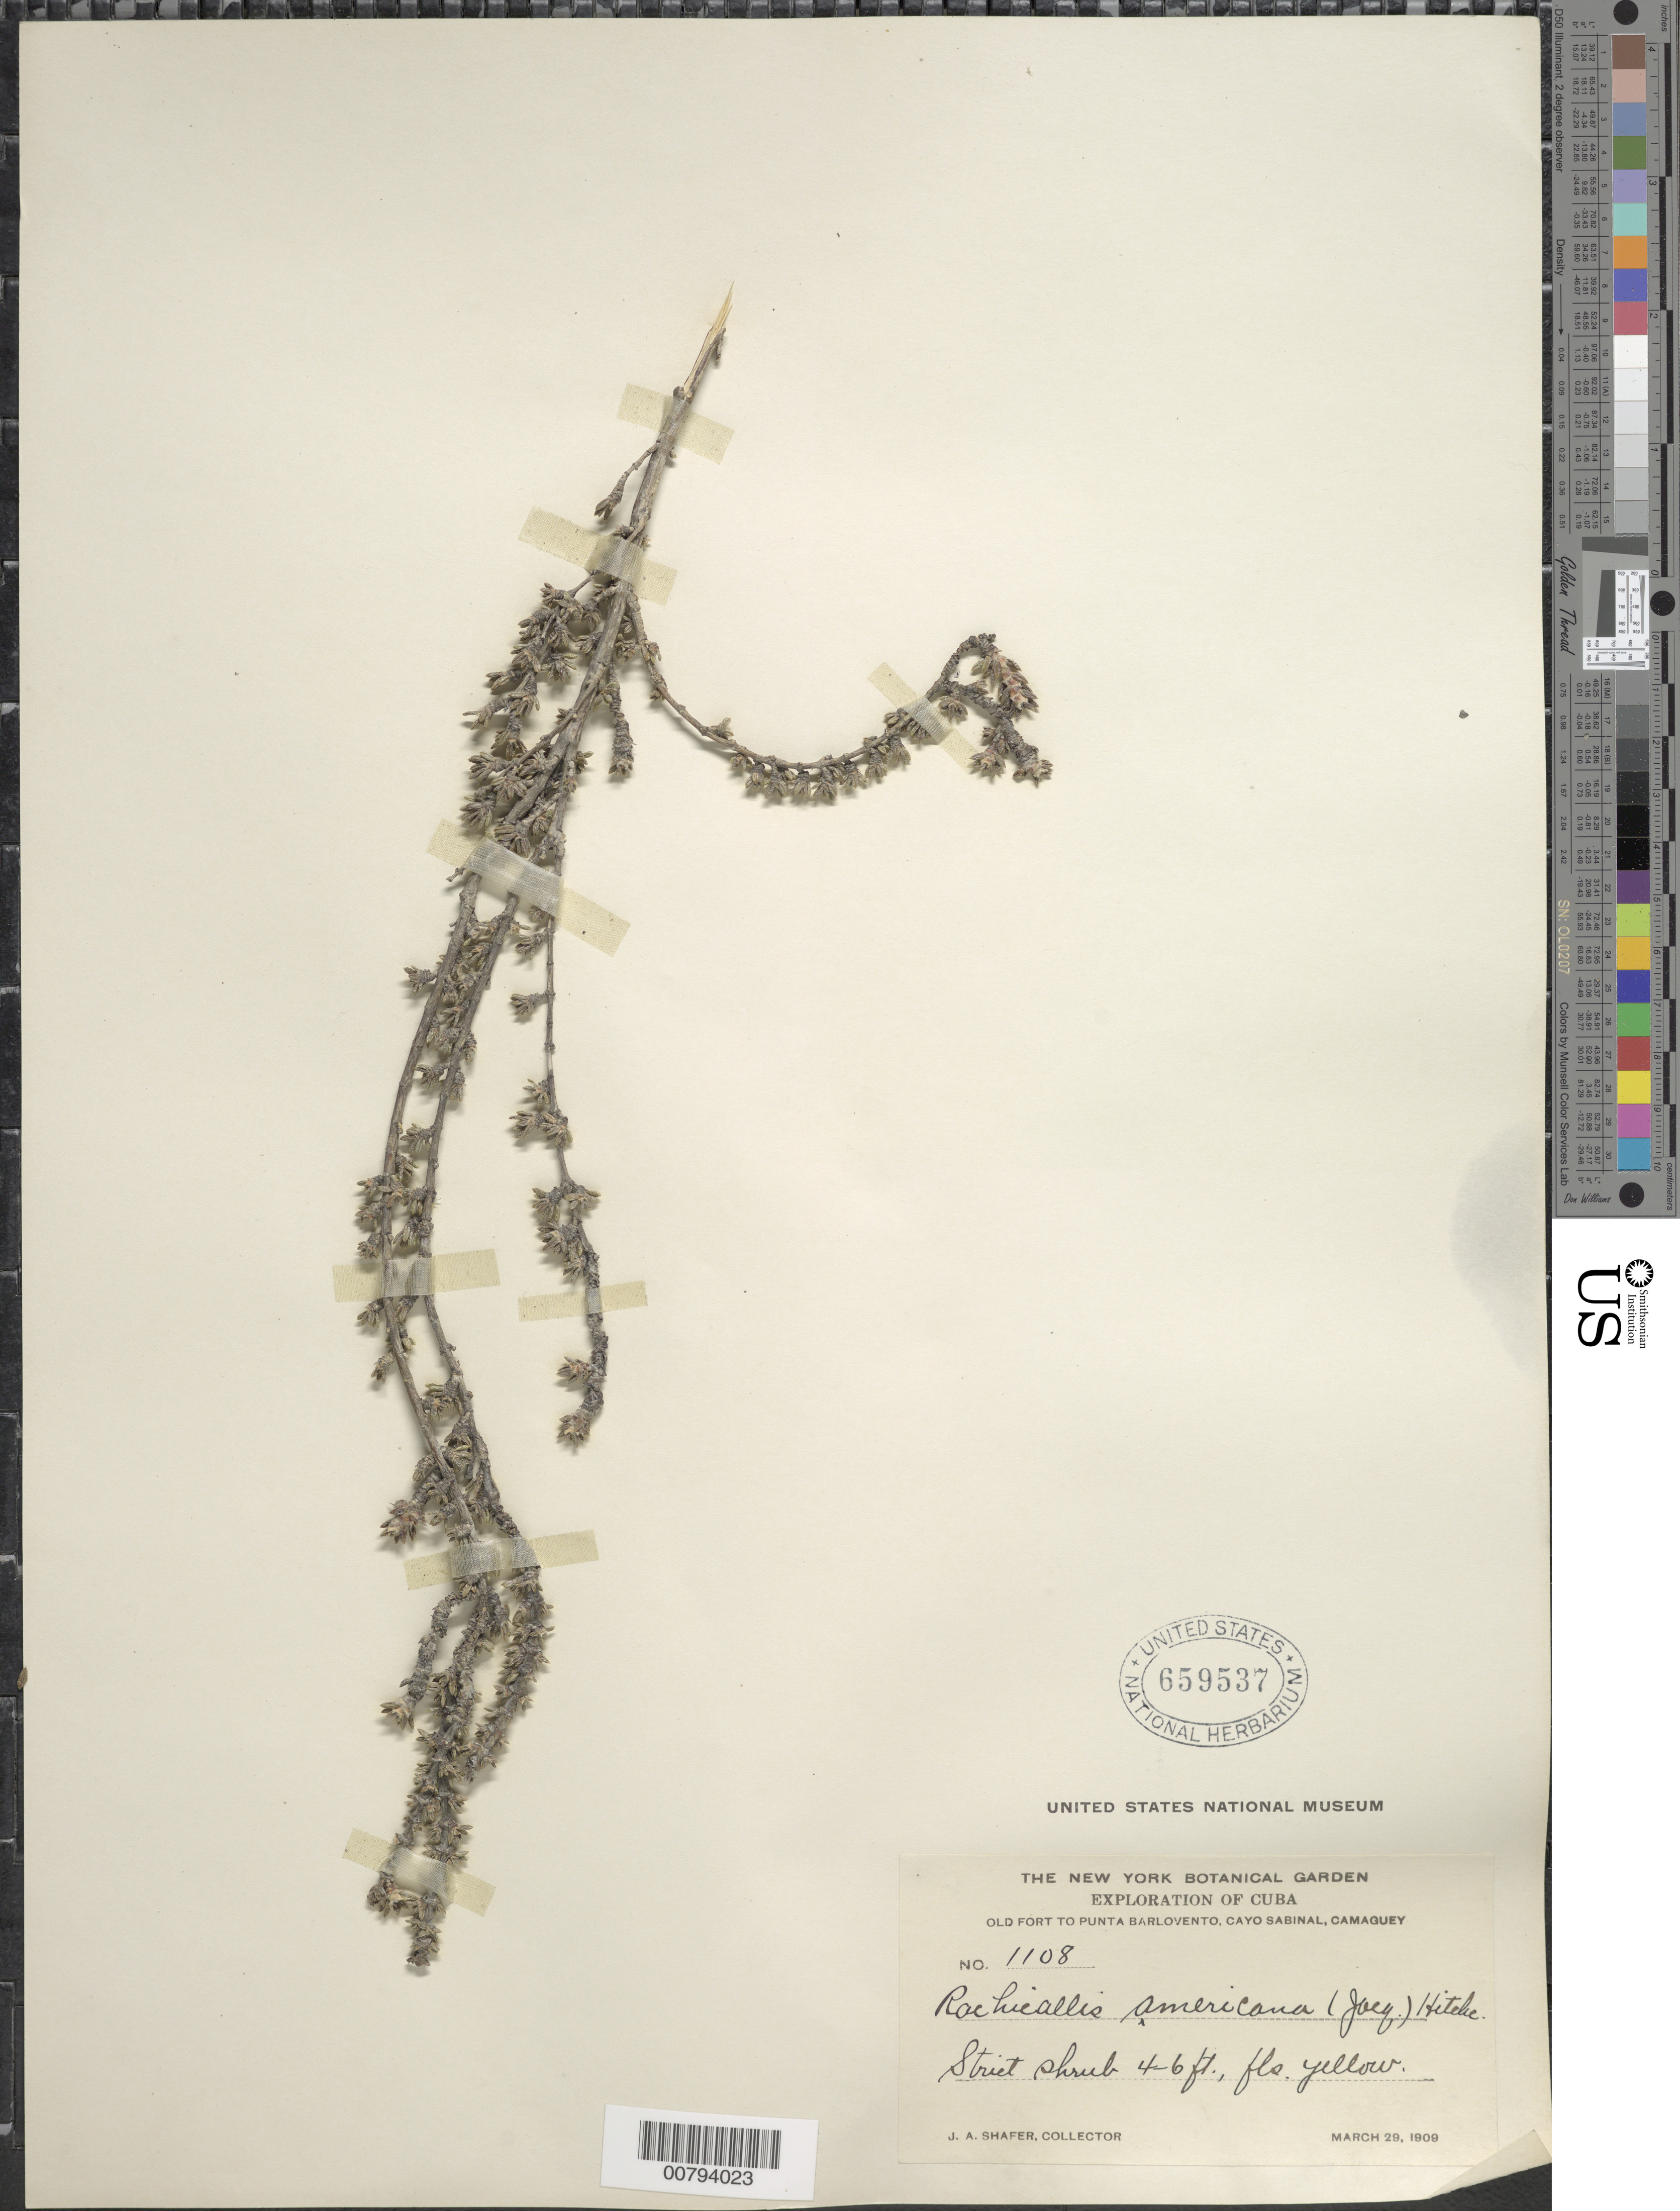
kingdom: Plantae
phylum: Tracheophyta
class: Magnoliopsida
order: Gentianales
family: Rubiaceae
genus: Rachicallis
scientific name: Rachicallis americana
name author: (Jacq.) Hitchc.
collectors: J. A. Shafer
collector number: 1108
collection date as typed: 29 Mar 1909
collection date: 1909-03-29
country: Cuba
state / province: Camaguey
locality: Old Fort to Punta Barlovento, Cayo Sabinal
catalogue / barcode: US 659537